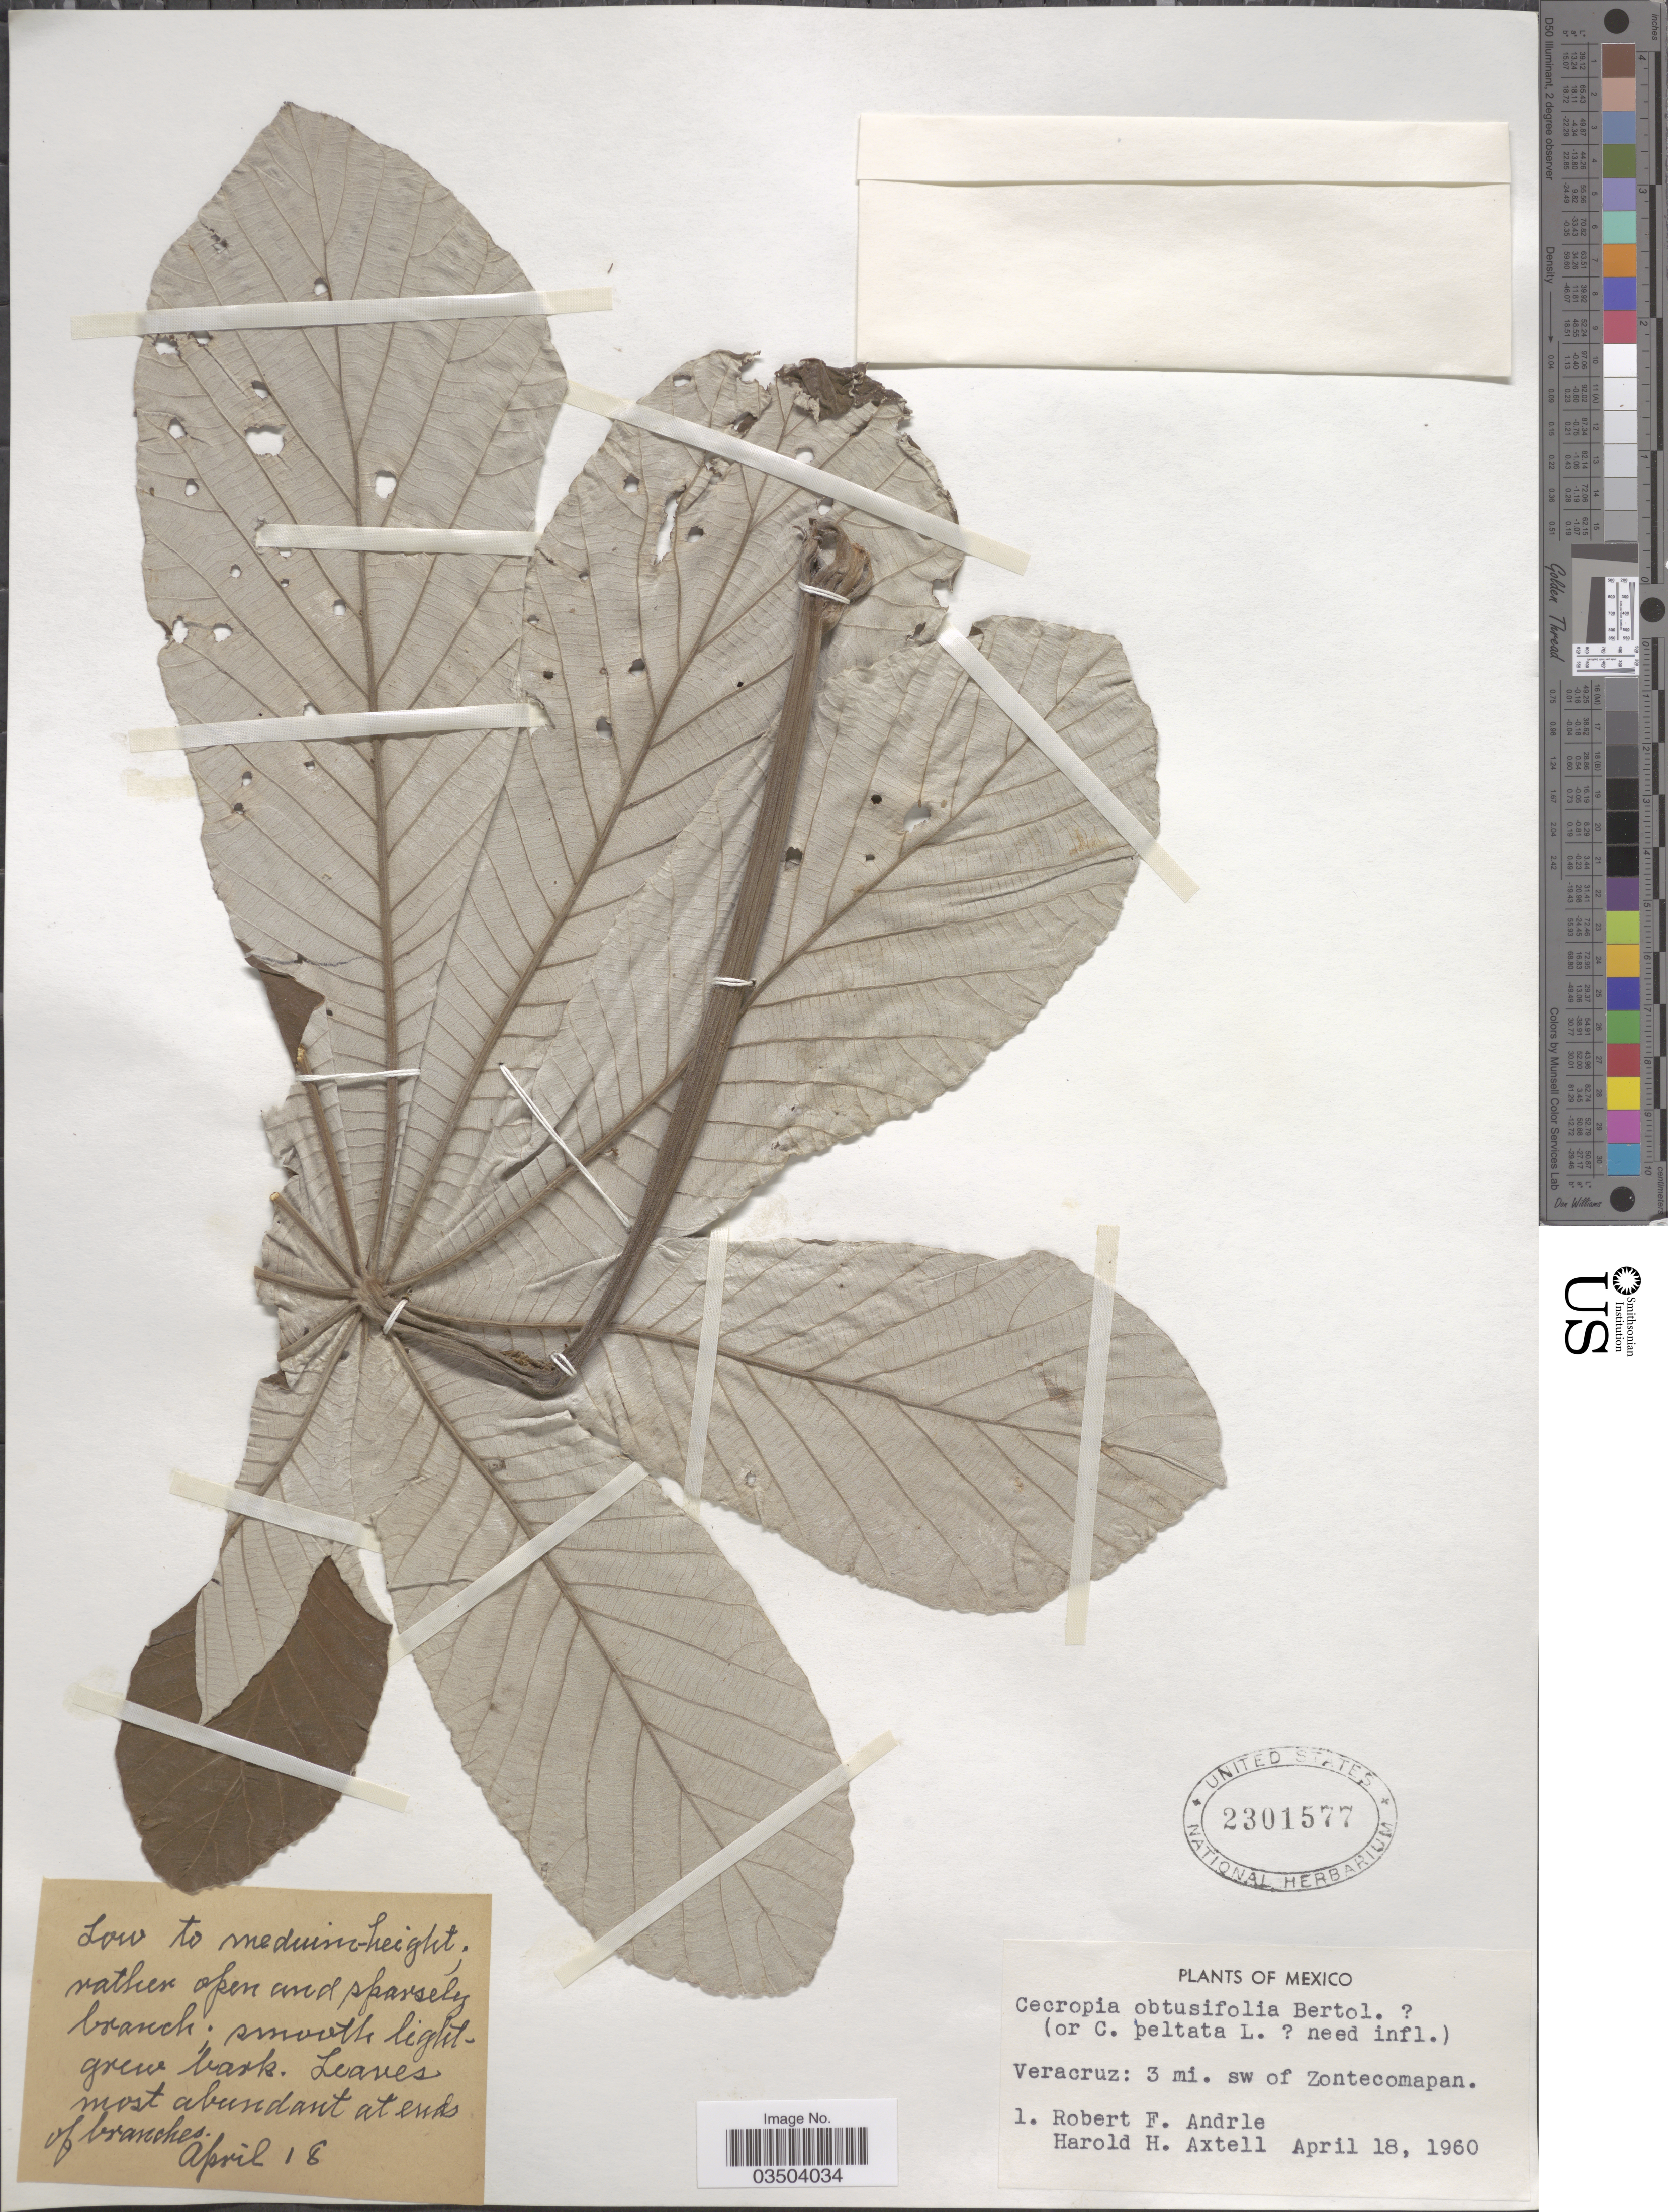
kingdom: Plantae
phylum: Tracheophyta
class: Magnoliopsida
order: Rosales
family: Urticaceae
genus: Cecropia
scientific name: Cecropia obtusifolia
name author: Bertol.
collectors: R. Andrle & Axtell, H. H.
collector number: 1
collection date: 1960-04-18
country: Mexico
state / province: Veracruz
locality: Veracruz: 3 mi. sw of Zontecomapan.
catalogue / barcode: US 2301577